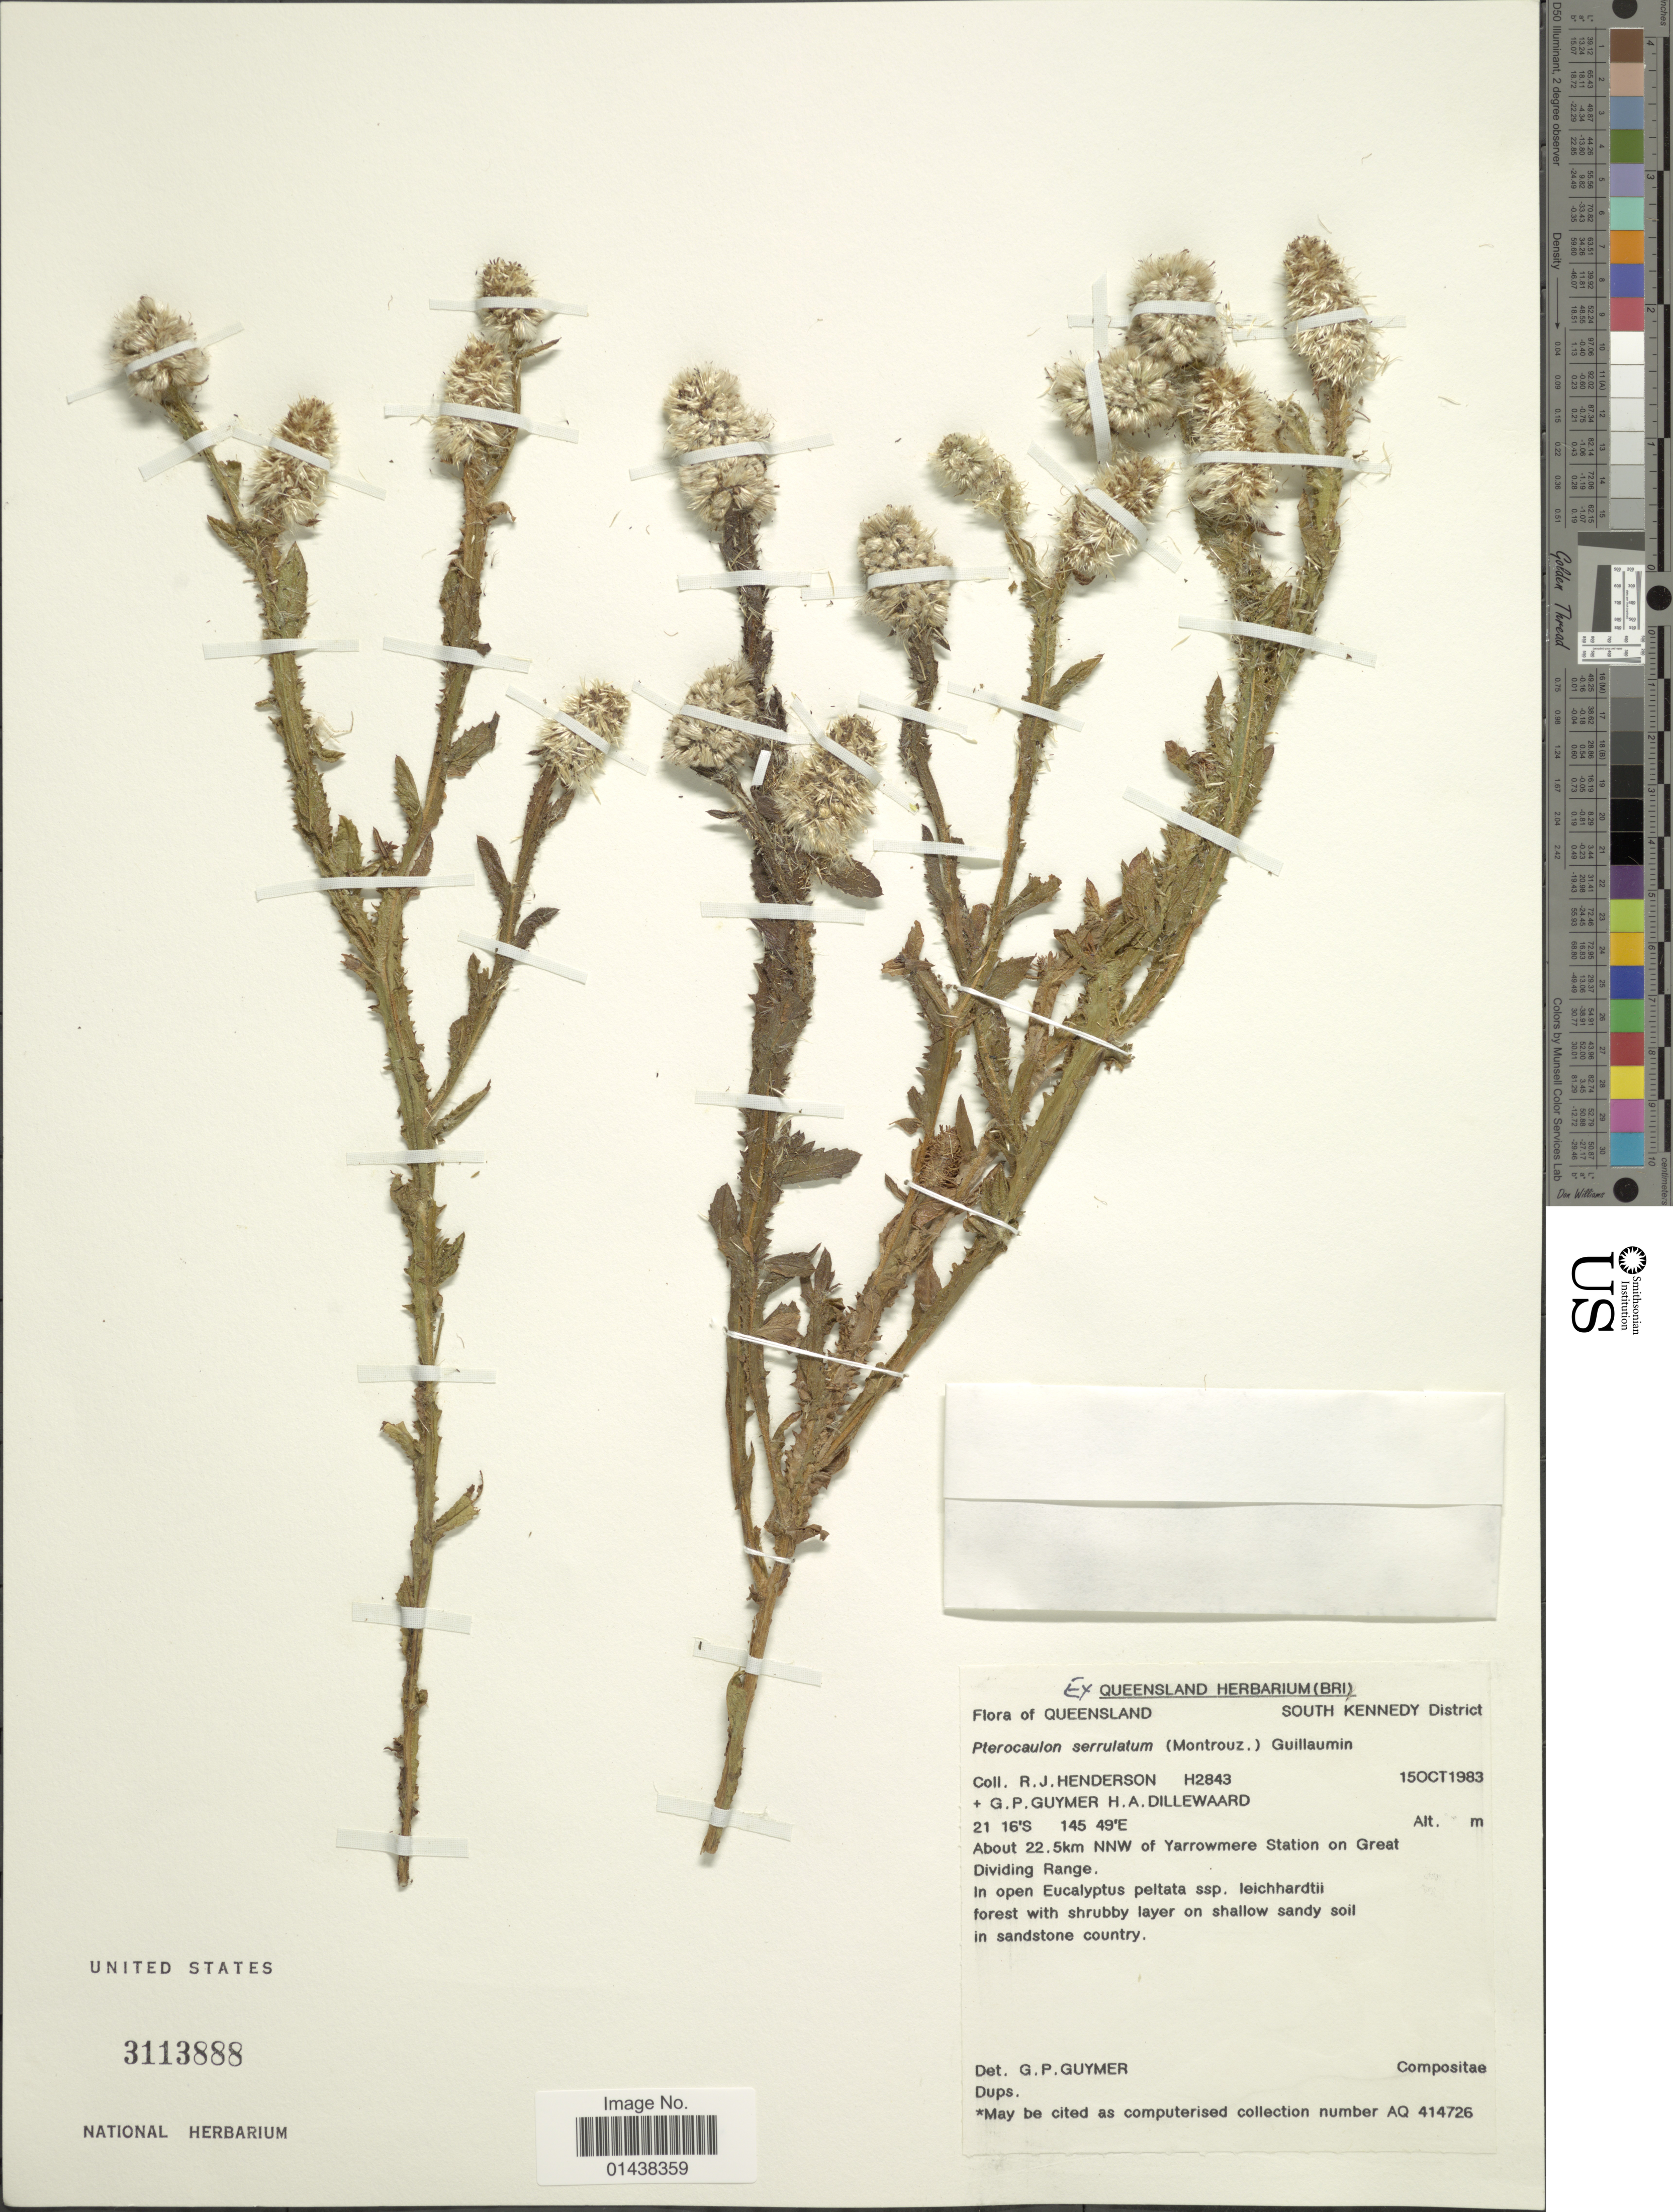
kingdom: Plantae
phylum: Tracheophyta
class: Magnoliopsida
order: Asterales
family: Asteraceae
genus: Pterocaulon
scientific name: Pterocaulon serrulatum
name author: (Montrouz.) Guillaumin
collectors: R. J. F. Henderson, G. P. Guymer & H. Dillewaard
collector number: H2843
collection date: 1983-10-15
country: Australia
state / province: Queensland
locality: South Kennedy District, About22.5 km NNW of Yarrowmere Station on Great Dividing Range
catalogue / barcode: US 3113888